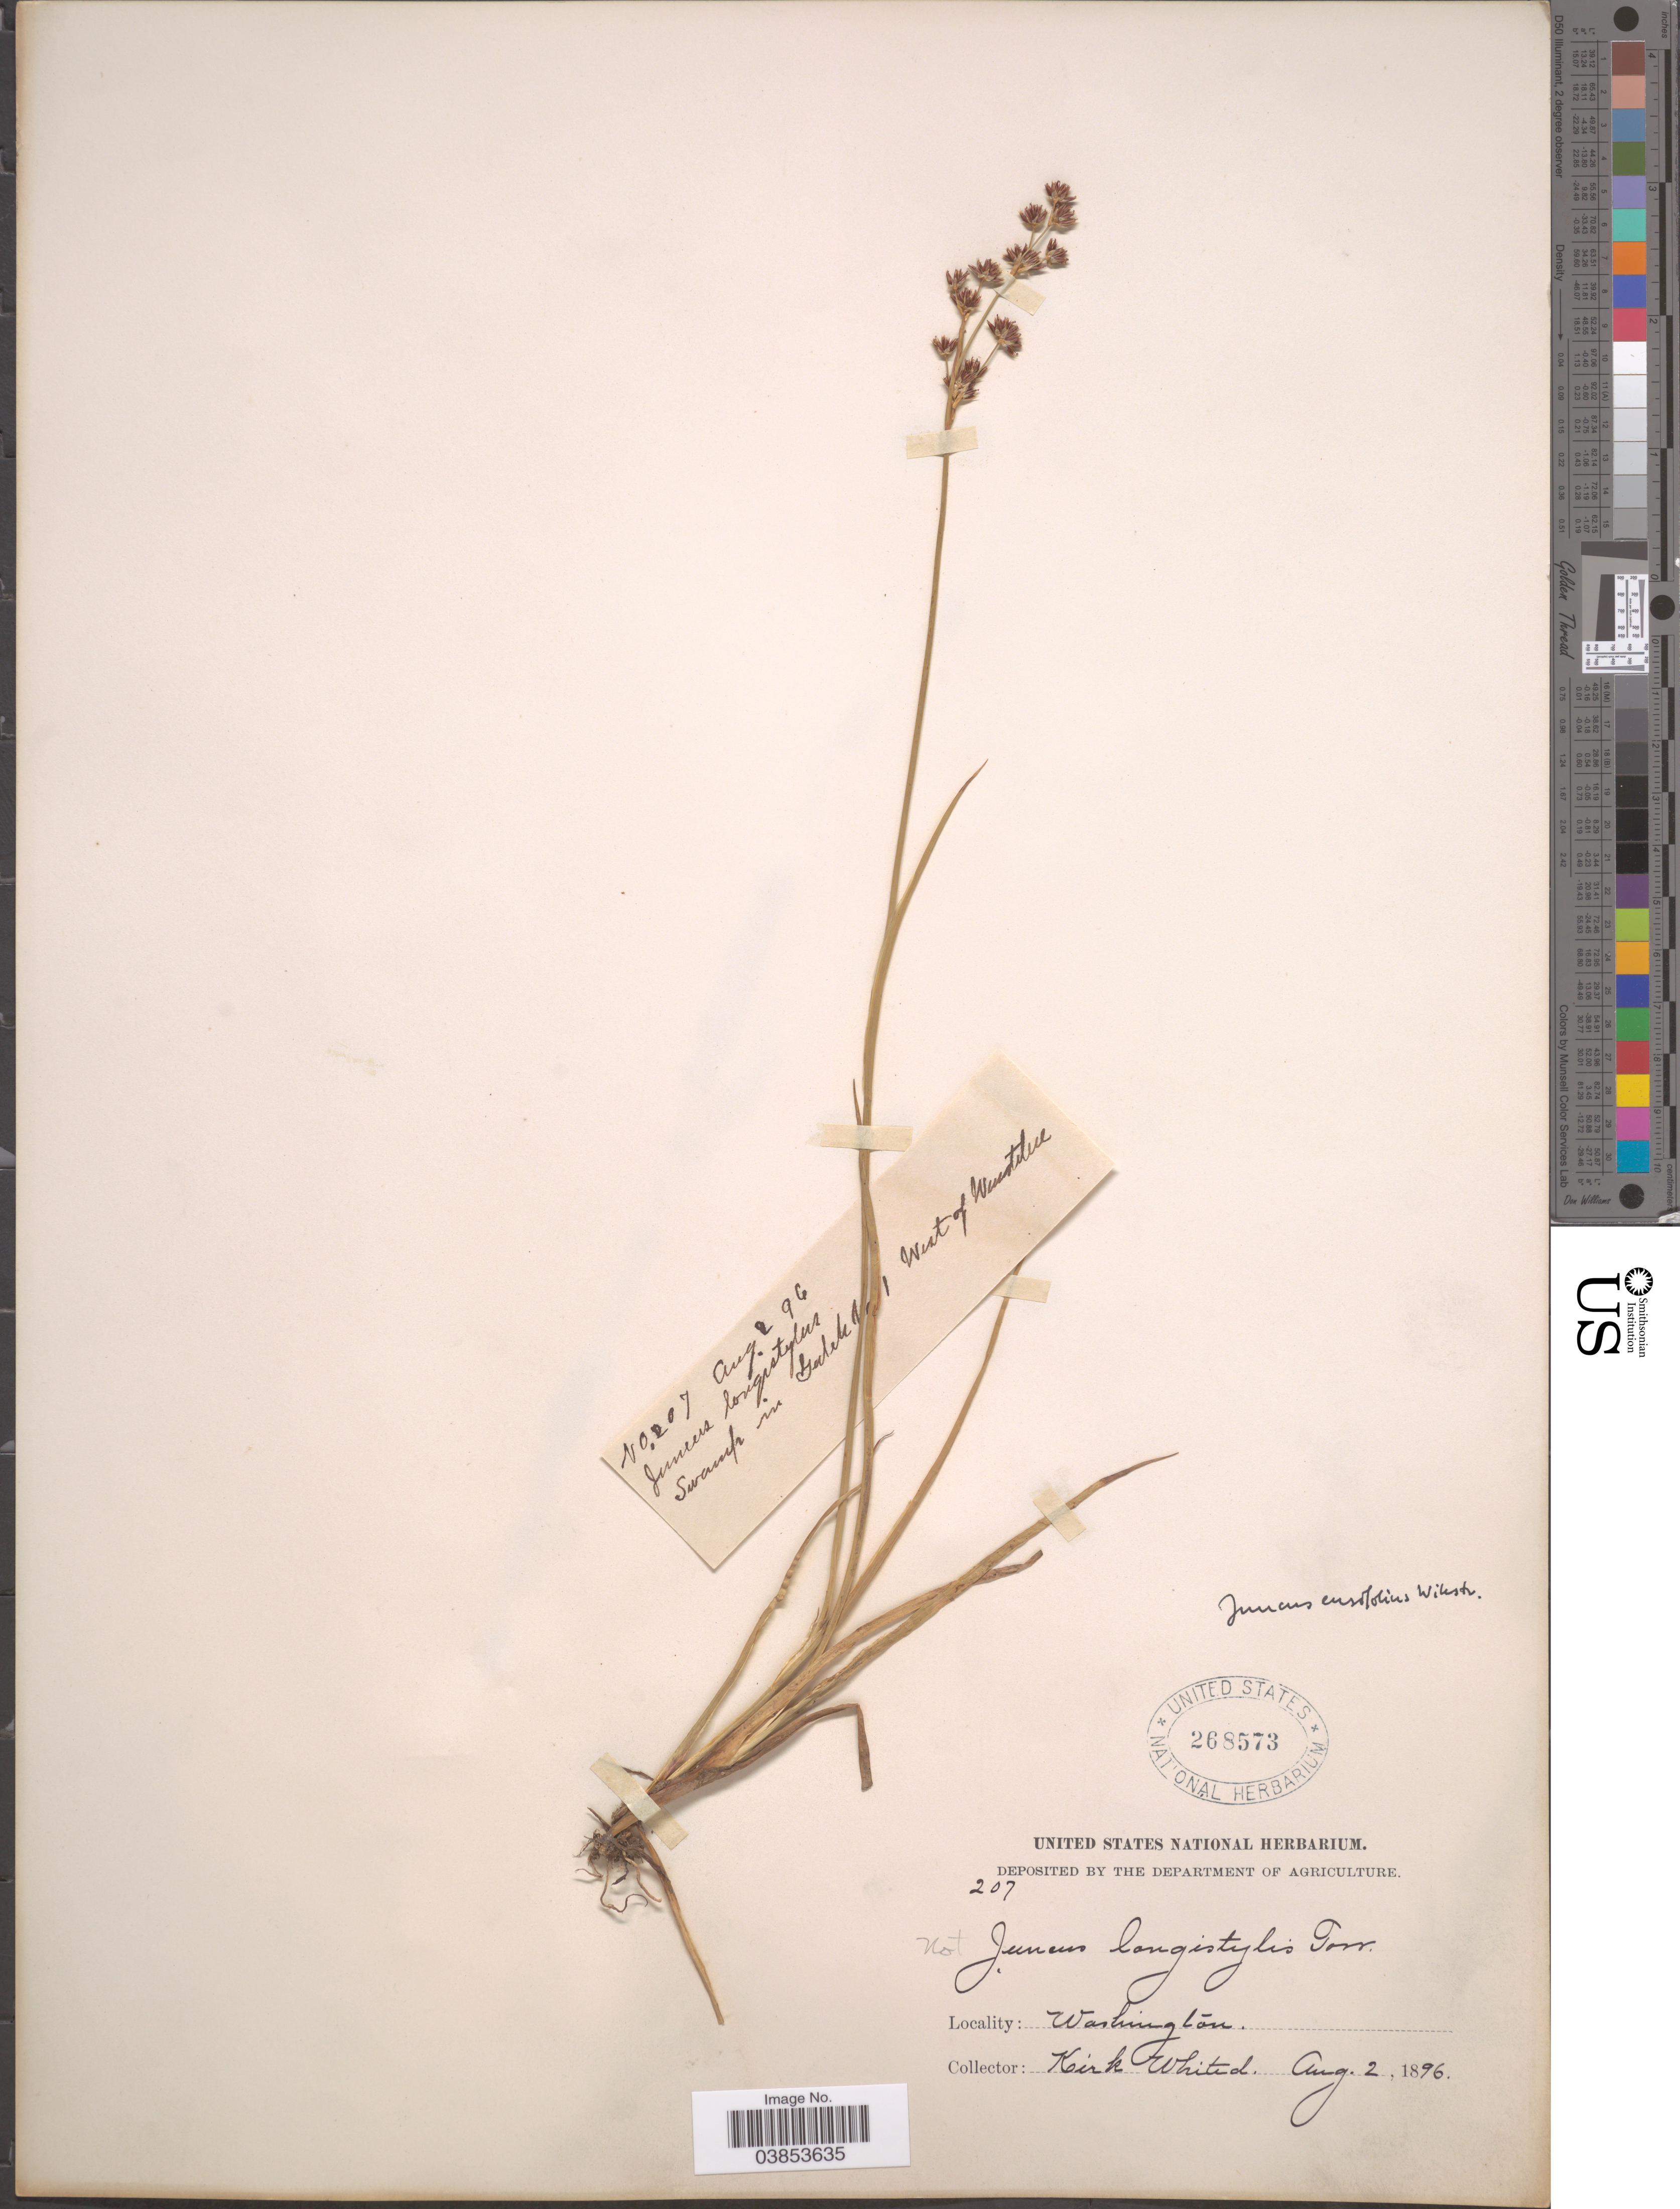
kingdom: Plantae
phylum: Tracheophyta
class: Liliopsida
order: Poales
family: Juncaceae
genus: Juncus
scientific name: Juncus ensifolius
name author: Wikstr.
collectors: K. Whited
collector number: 207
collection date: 1896-08-02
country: United States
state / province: Washington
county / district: Chelan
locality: Swamp in Galek [interpreted] West of Wenatchee.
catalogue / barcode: US 268573